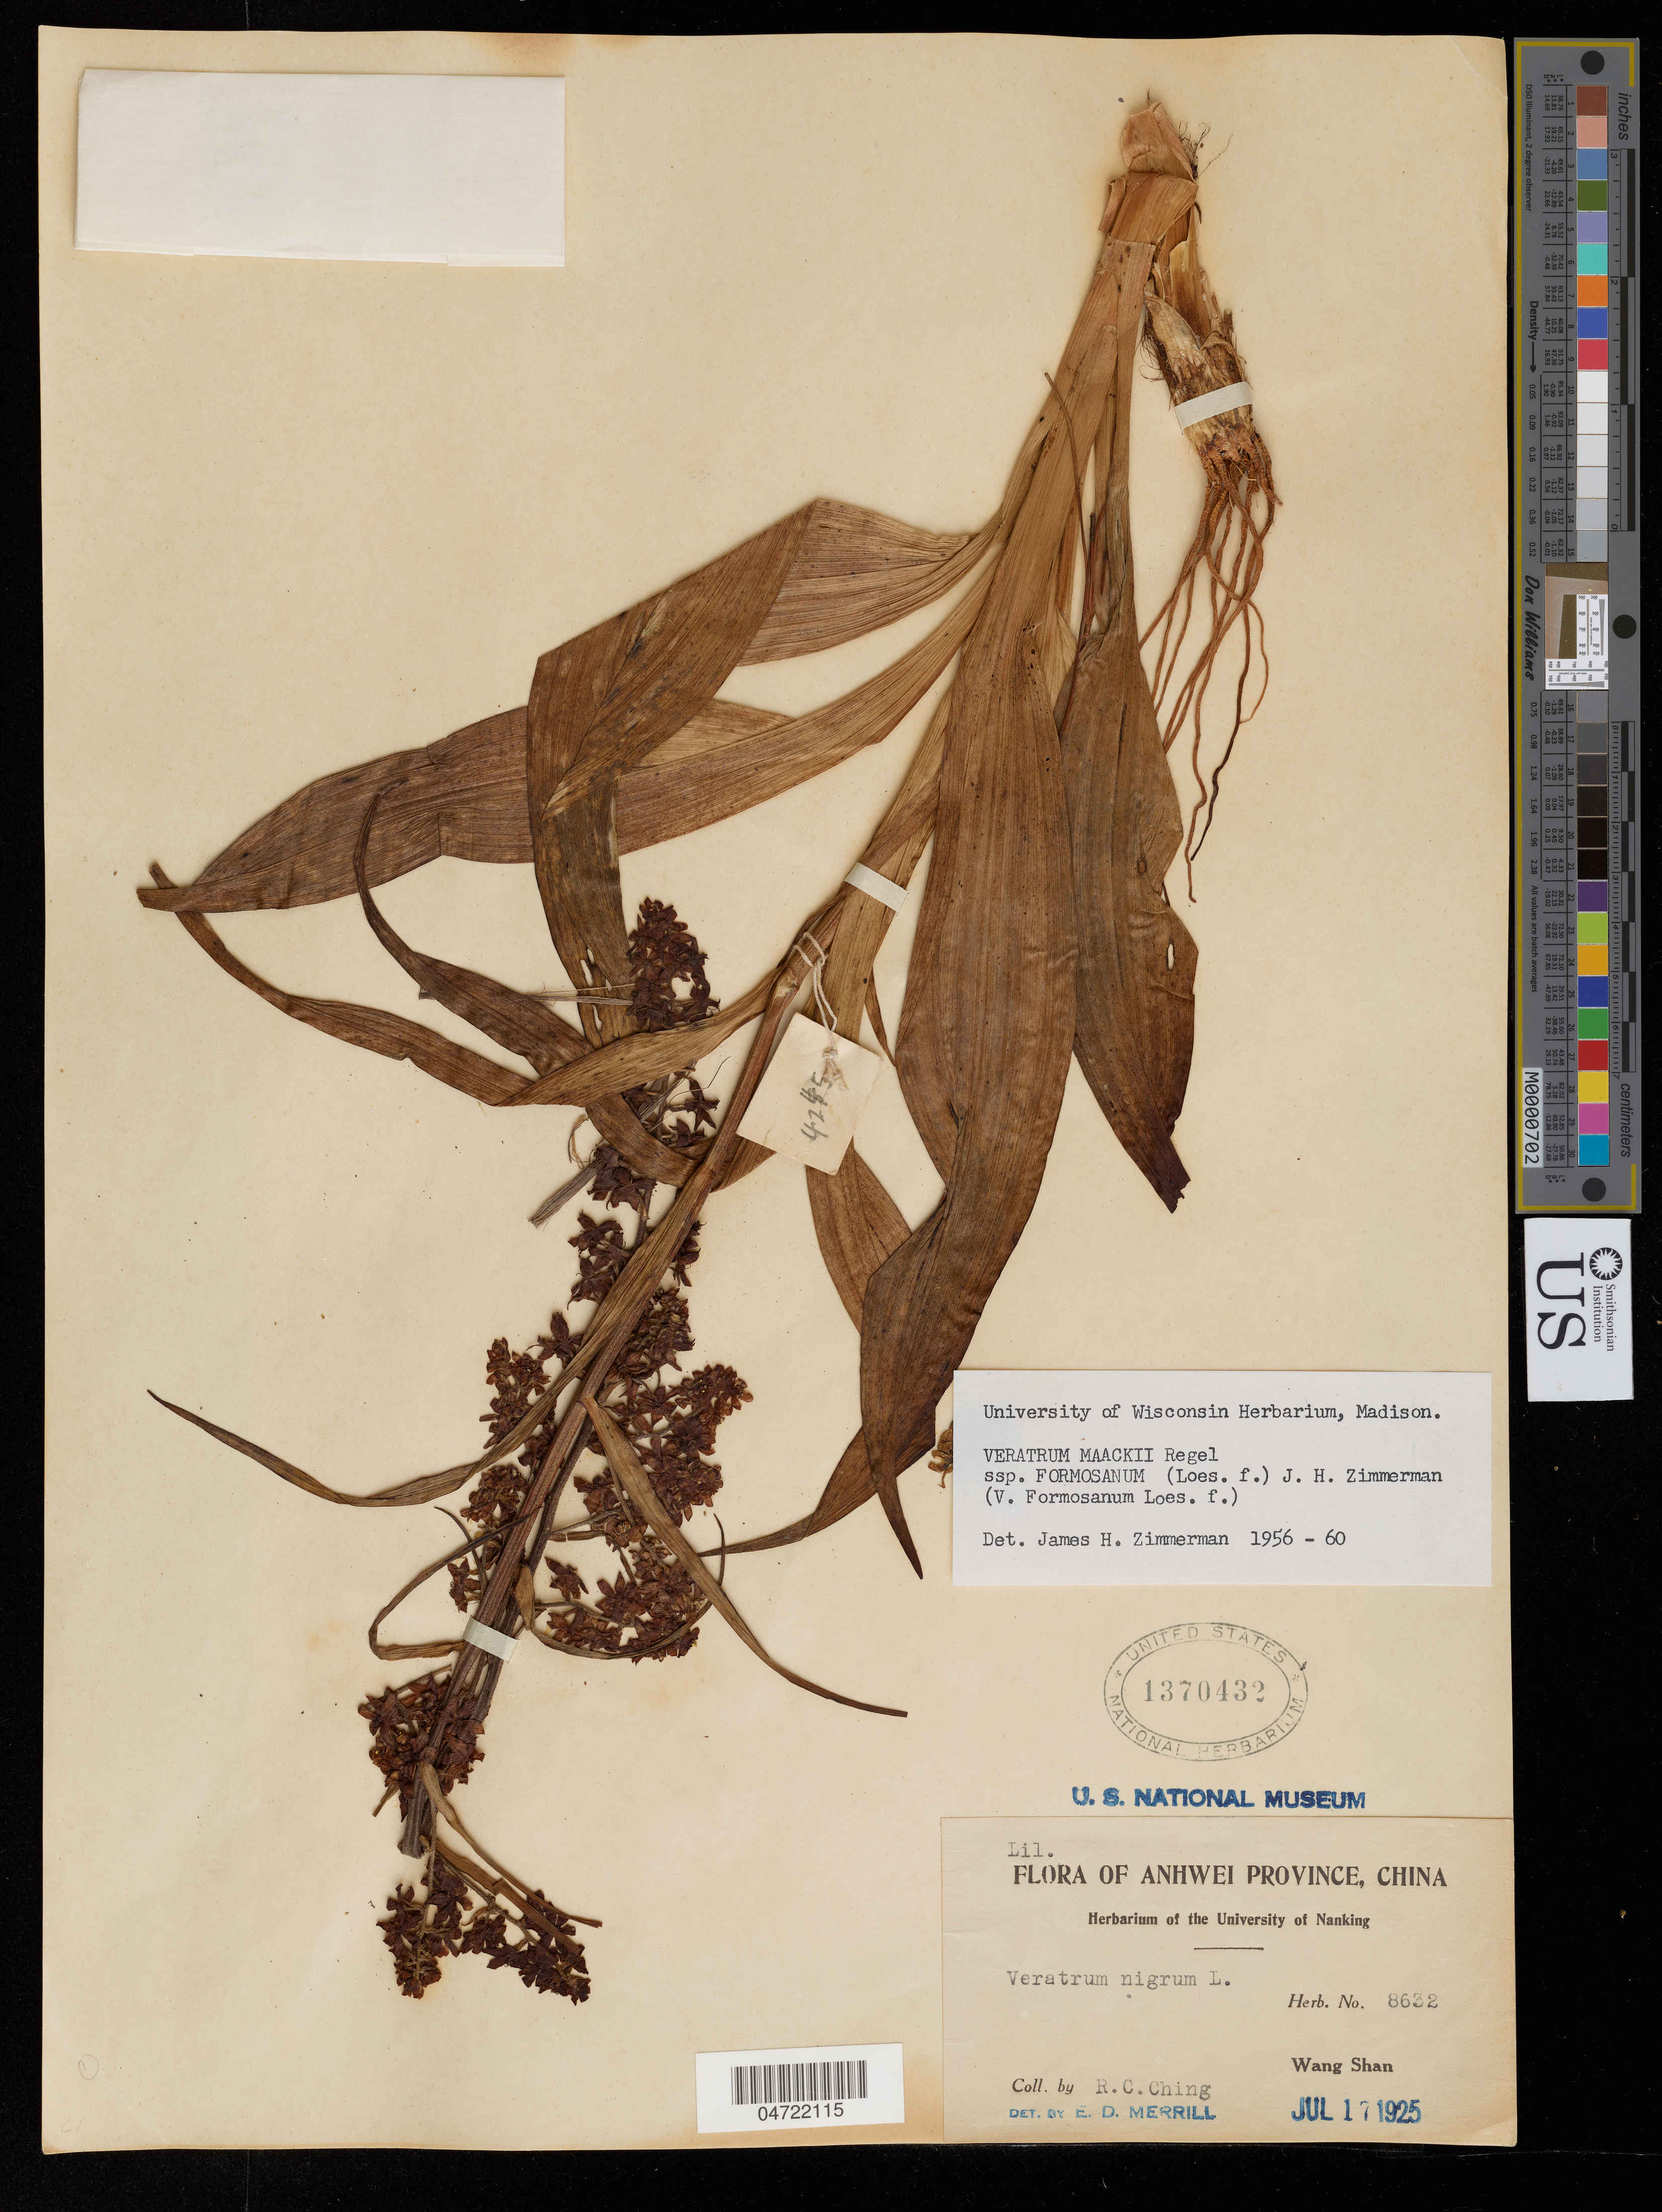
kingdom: Plantae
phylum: Tracheophyta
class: Liliopsida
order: Liliales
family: Melanthiaceae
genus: Veratrum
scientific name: Veratrum maackii subsp. formosanum (O. Loes.) J.H. Zimmerman, ined.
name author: (O. Loes.) J.H. Zimmerman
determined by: Zimmerman, James Hall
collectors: R. C. Ching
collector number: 8632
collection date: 1925-07-17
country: China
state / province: Anhui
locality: Anhwei Province, Wang Shan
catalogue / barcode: US 1370432